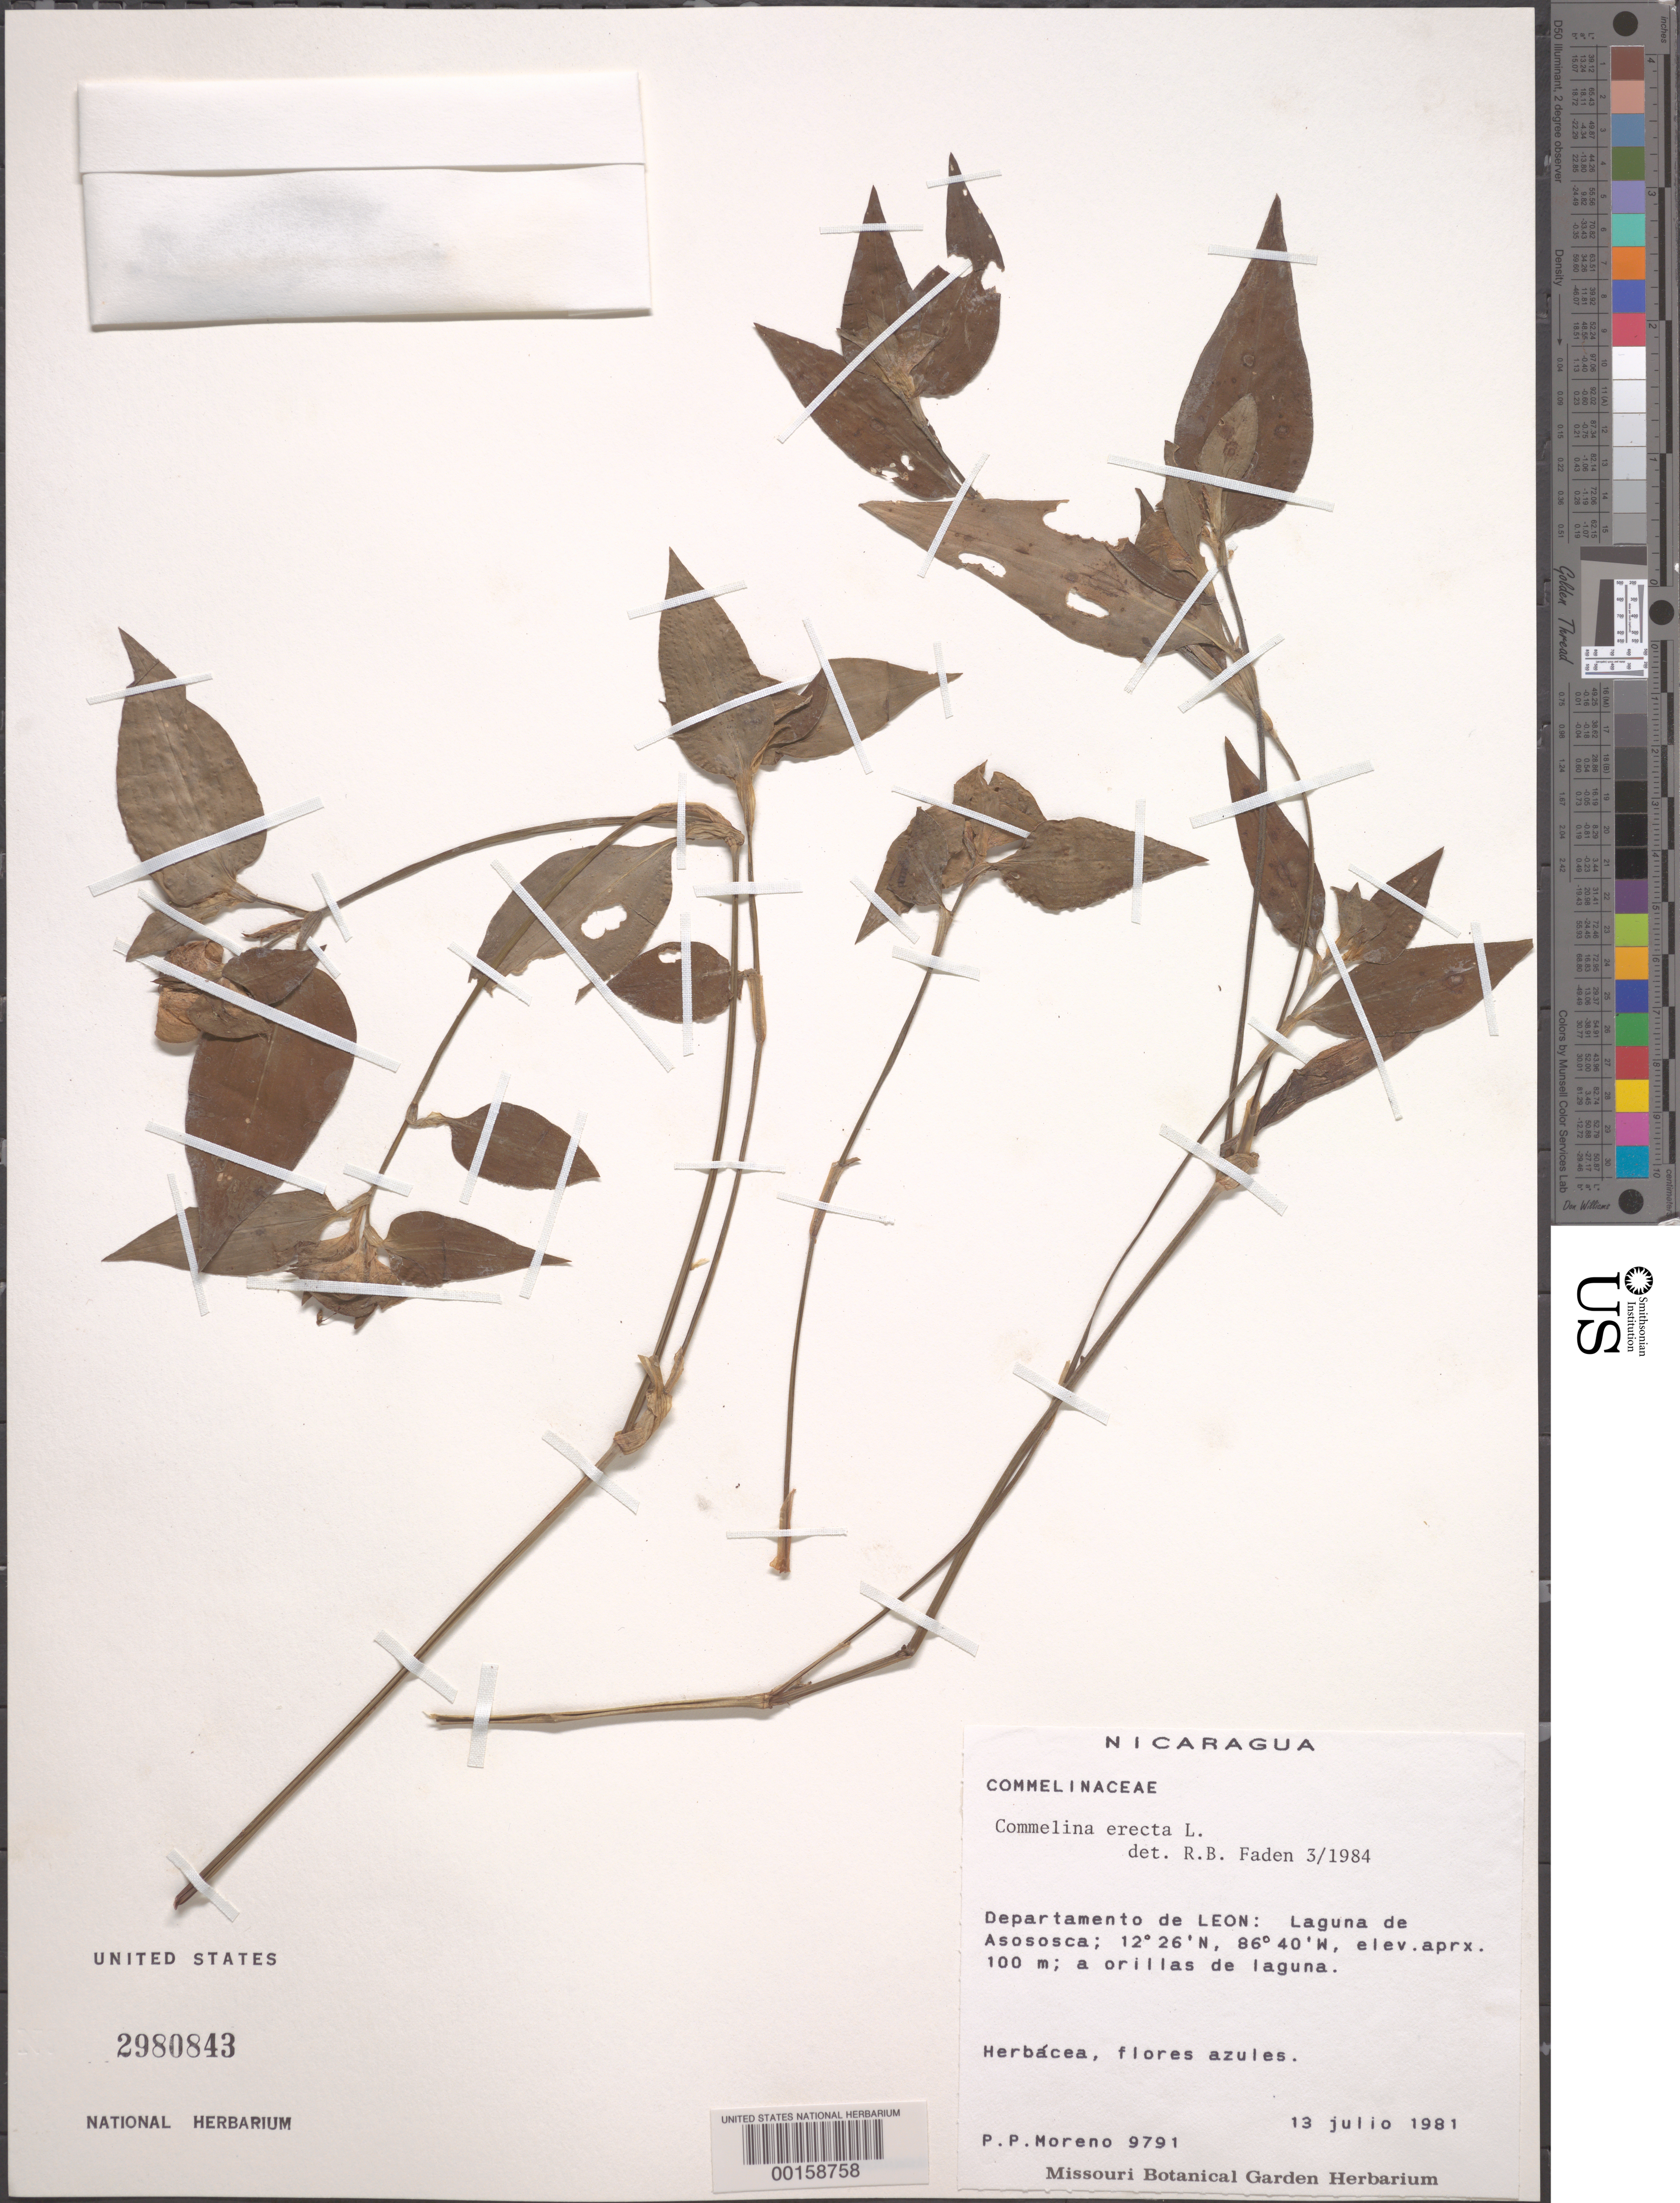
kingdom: Plantae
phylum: Tracheophyta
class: Liliopsida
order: Commelinales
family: Commelinaceae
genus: Commelina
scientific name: Commelina erecta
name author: L.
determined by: Faden, Robert B., (US), Smithsonian Institution - National Museum of Natural History (UNITED STATES)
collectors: P. Moreno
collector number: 9791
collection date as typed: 13 Jul 1981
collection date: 1981-07-13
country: Nicaragua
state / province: León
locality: Laguna de asososca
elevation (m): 100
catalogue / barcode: US 2980843